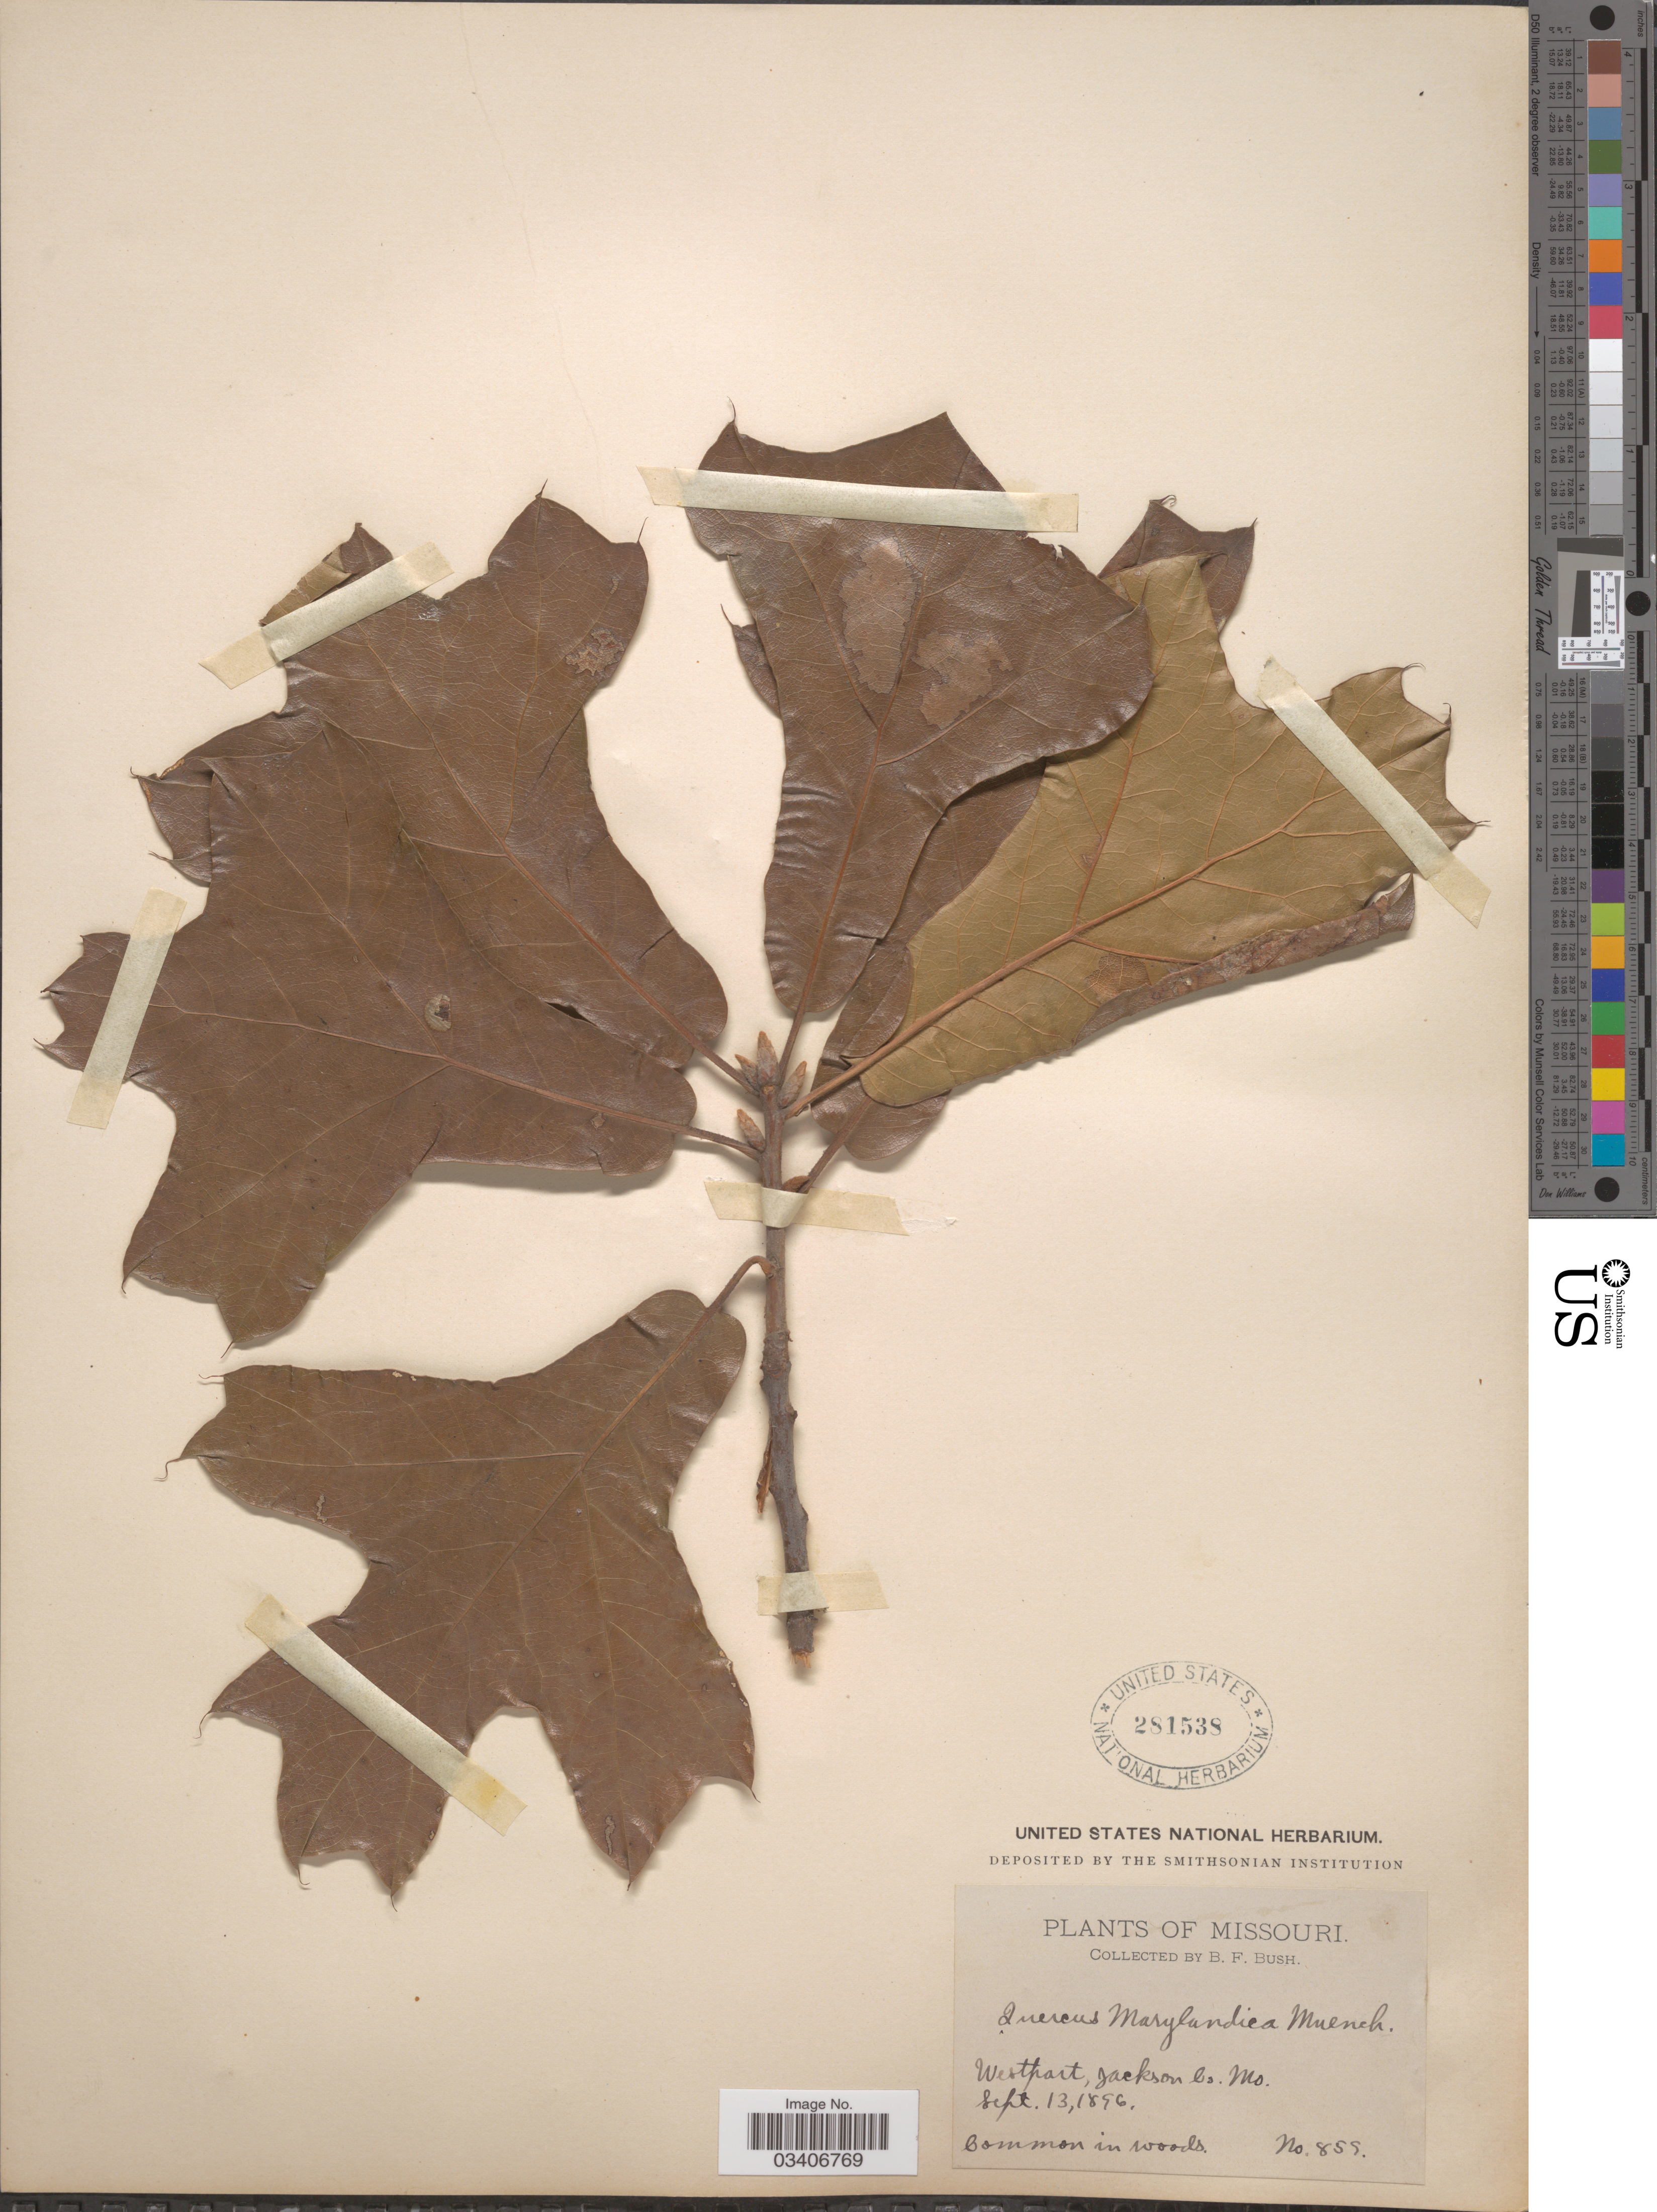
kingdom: Plantae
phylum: Tracheophyta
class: Magnoliopsida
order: Fagales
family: Fagaceae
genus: Quercus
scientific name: Quercus marilandica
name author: (L.) Münchh.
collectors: B. F. Bush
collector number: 859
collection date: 1896-09-13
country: United States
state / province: Missouri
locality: Westport, Jackson Co.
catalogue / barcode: US 281538